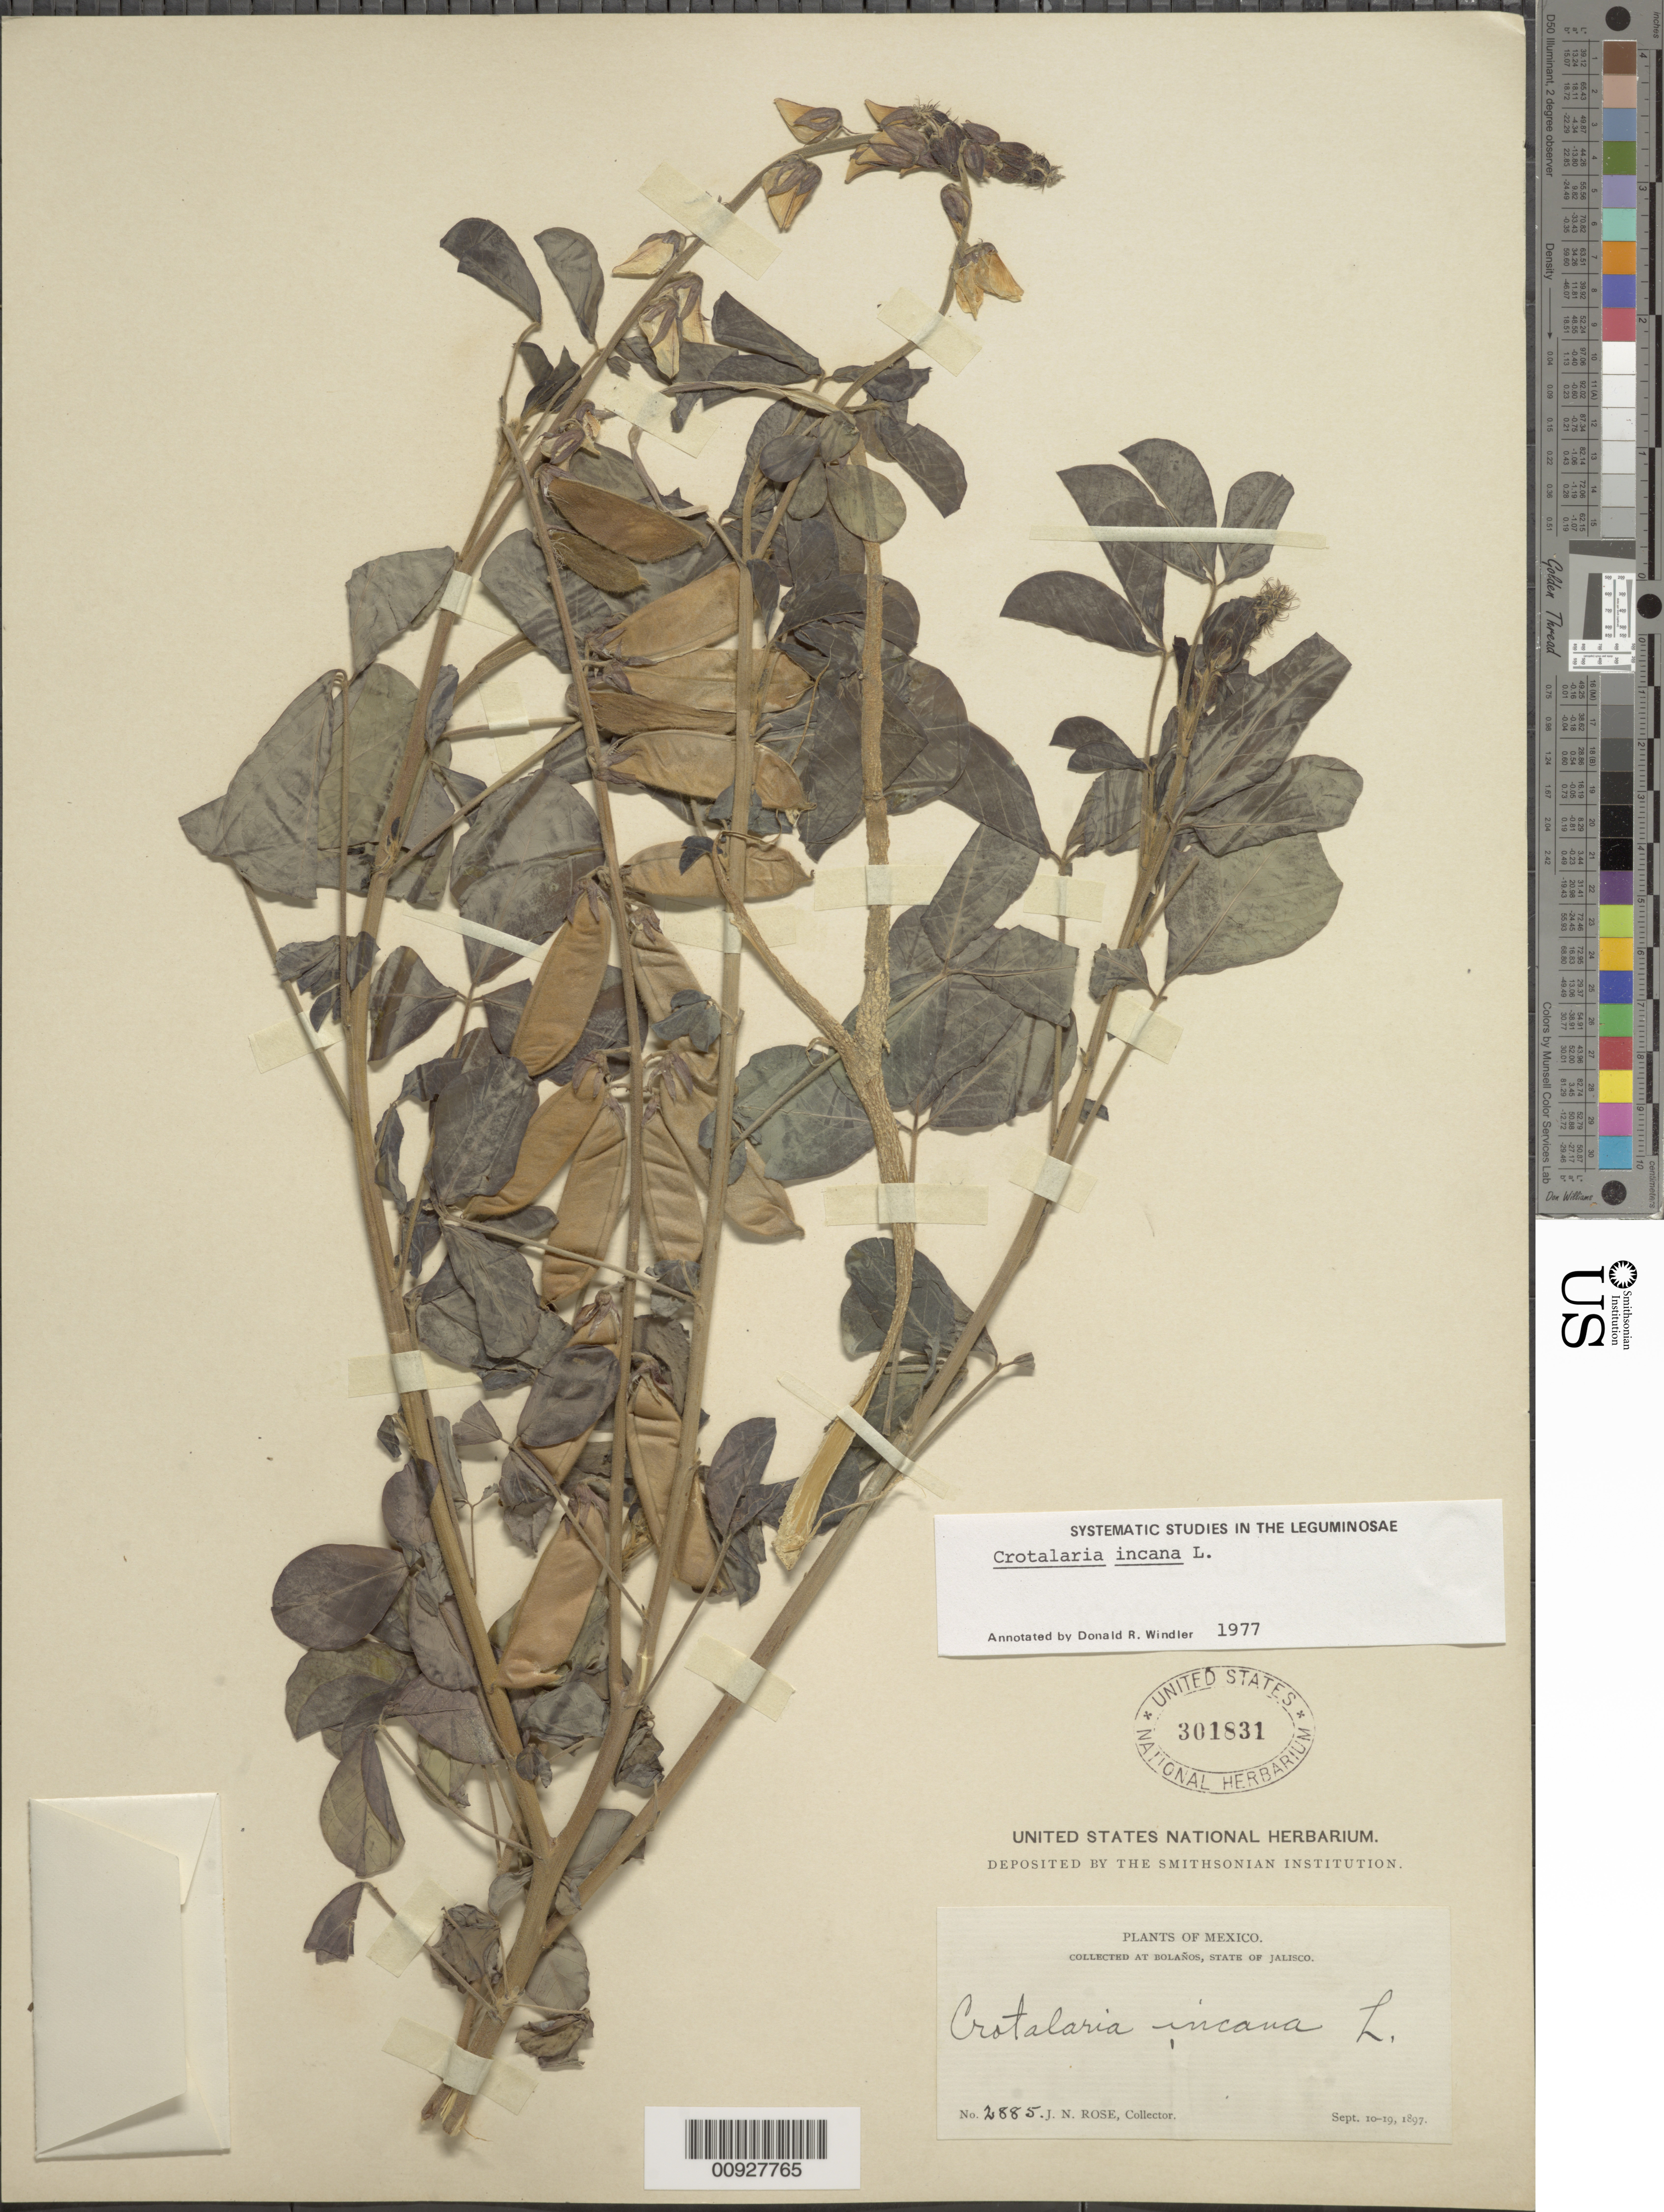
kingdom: Plantae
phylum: Tracheophyta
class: Magnoliopsida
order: Fabales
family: Fabaceae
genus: Crotalaria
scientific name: Crotalaria incana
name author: L.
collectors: J. N. Rose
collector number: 2885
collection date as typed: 10 Sep 1897 to 19 Sep 1897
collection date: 1897-09-10/1897-09-19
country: Mexico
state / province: Jalisco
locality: Bolaños, State of Jalisco.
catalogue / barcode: US 301831